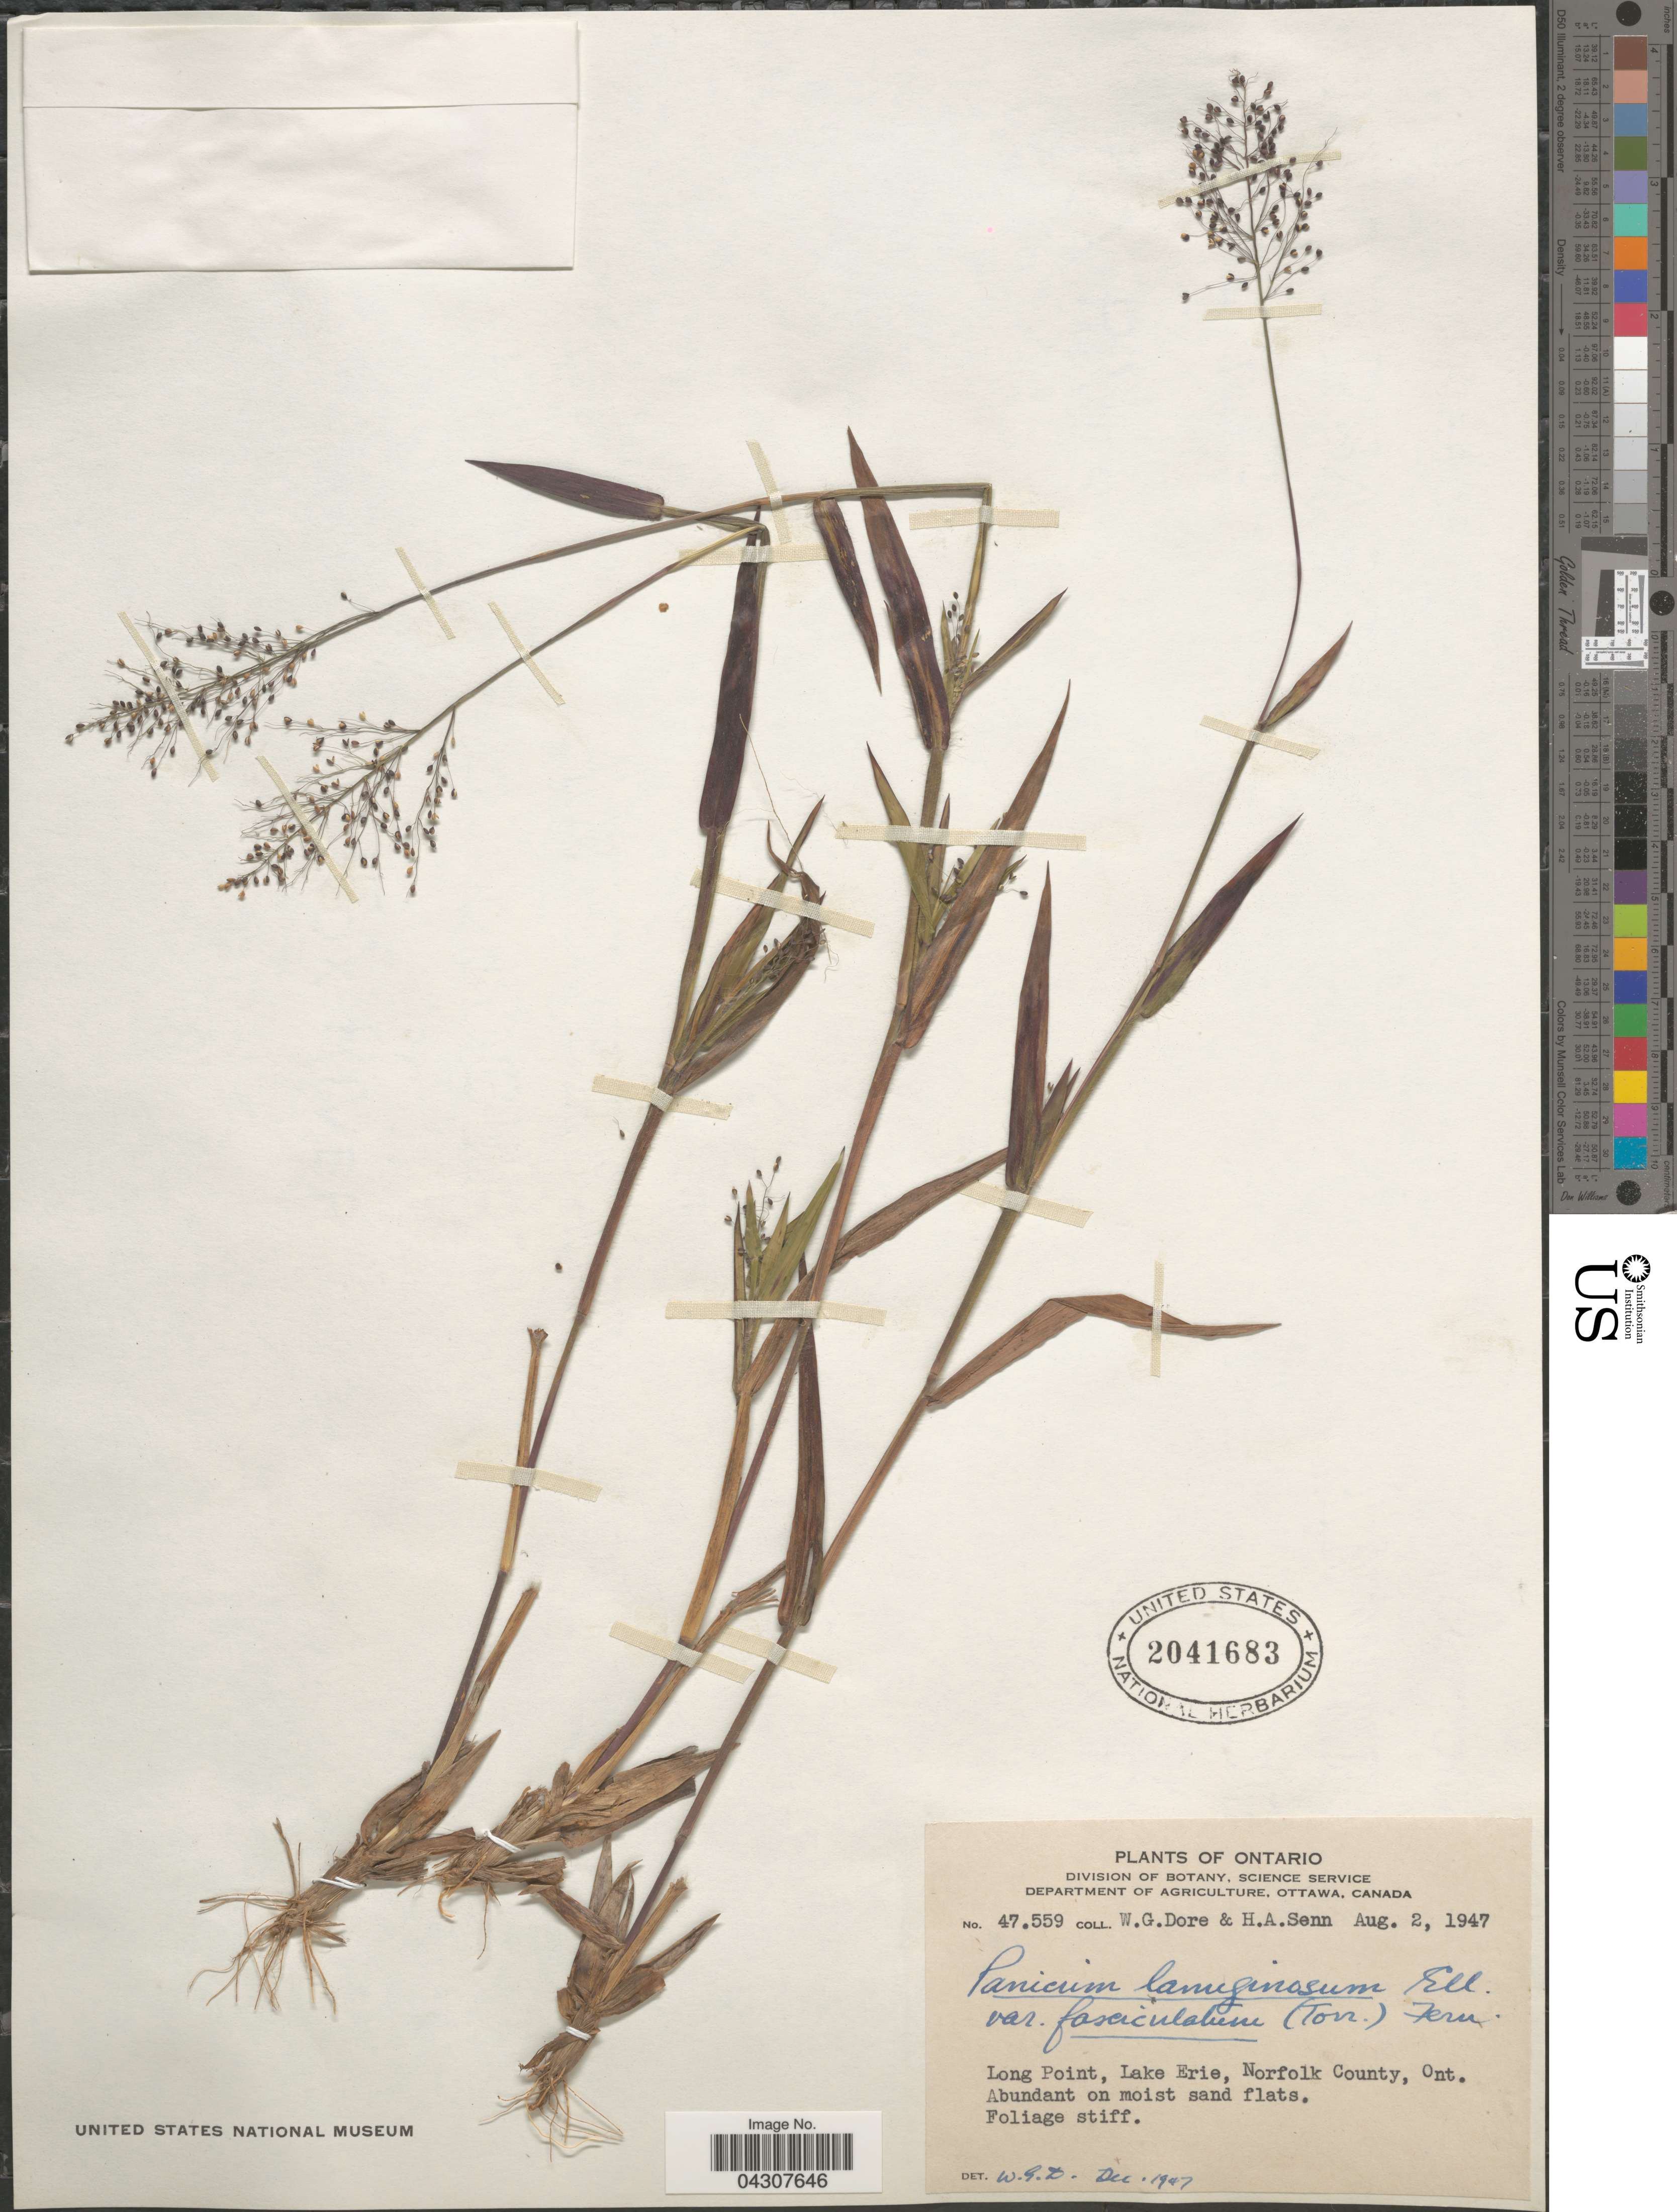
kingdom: Plantae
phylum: Tracheophyta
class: Liliopsida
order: Poales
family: Poaceae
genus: Dichanthelium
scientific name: Dichanthelium acuminatum var. acuminatum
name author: (Sw.) Gould & C.A. Clark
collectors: W. Dore & H. Senn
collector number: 47559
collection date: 1947-08-02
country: Canada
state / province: Ontario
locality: Long Point, Lake Erie, Norfolk County. Abundant on moist sand flats.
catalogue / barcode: US 2041683